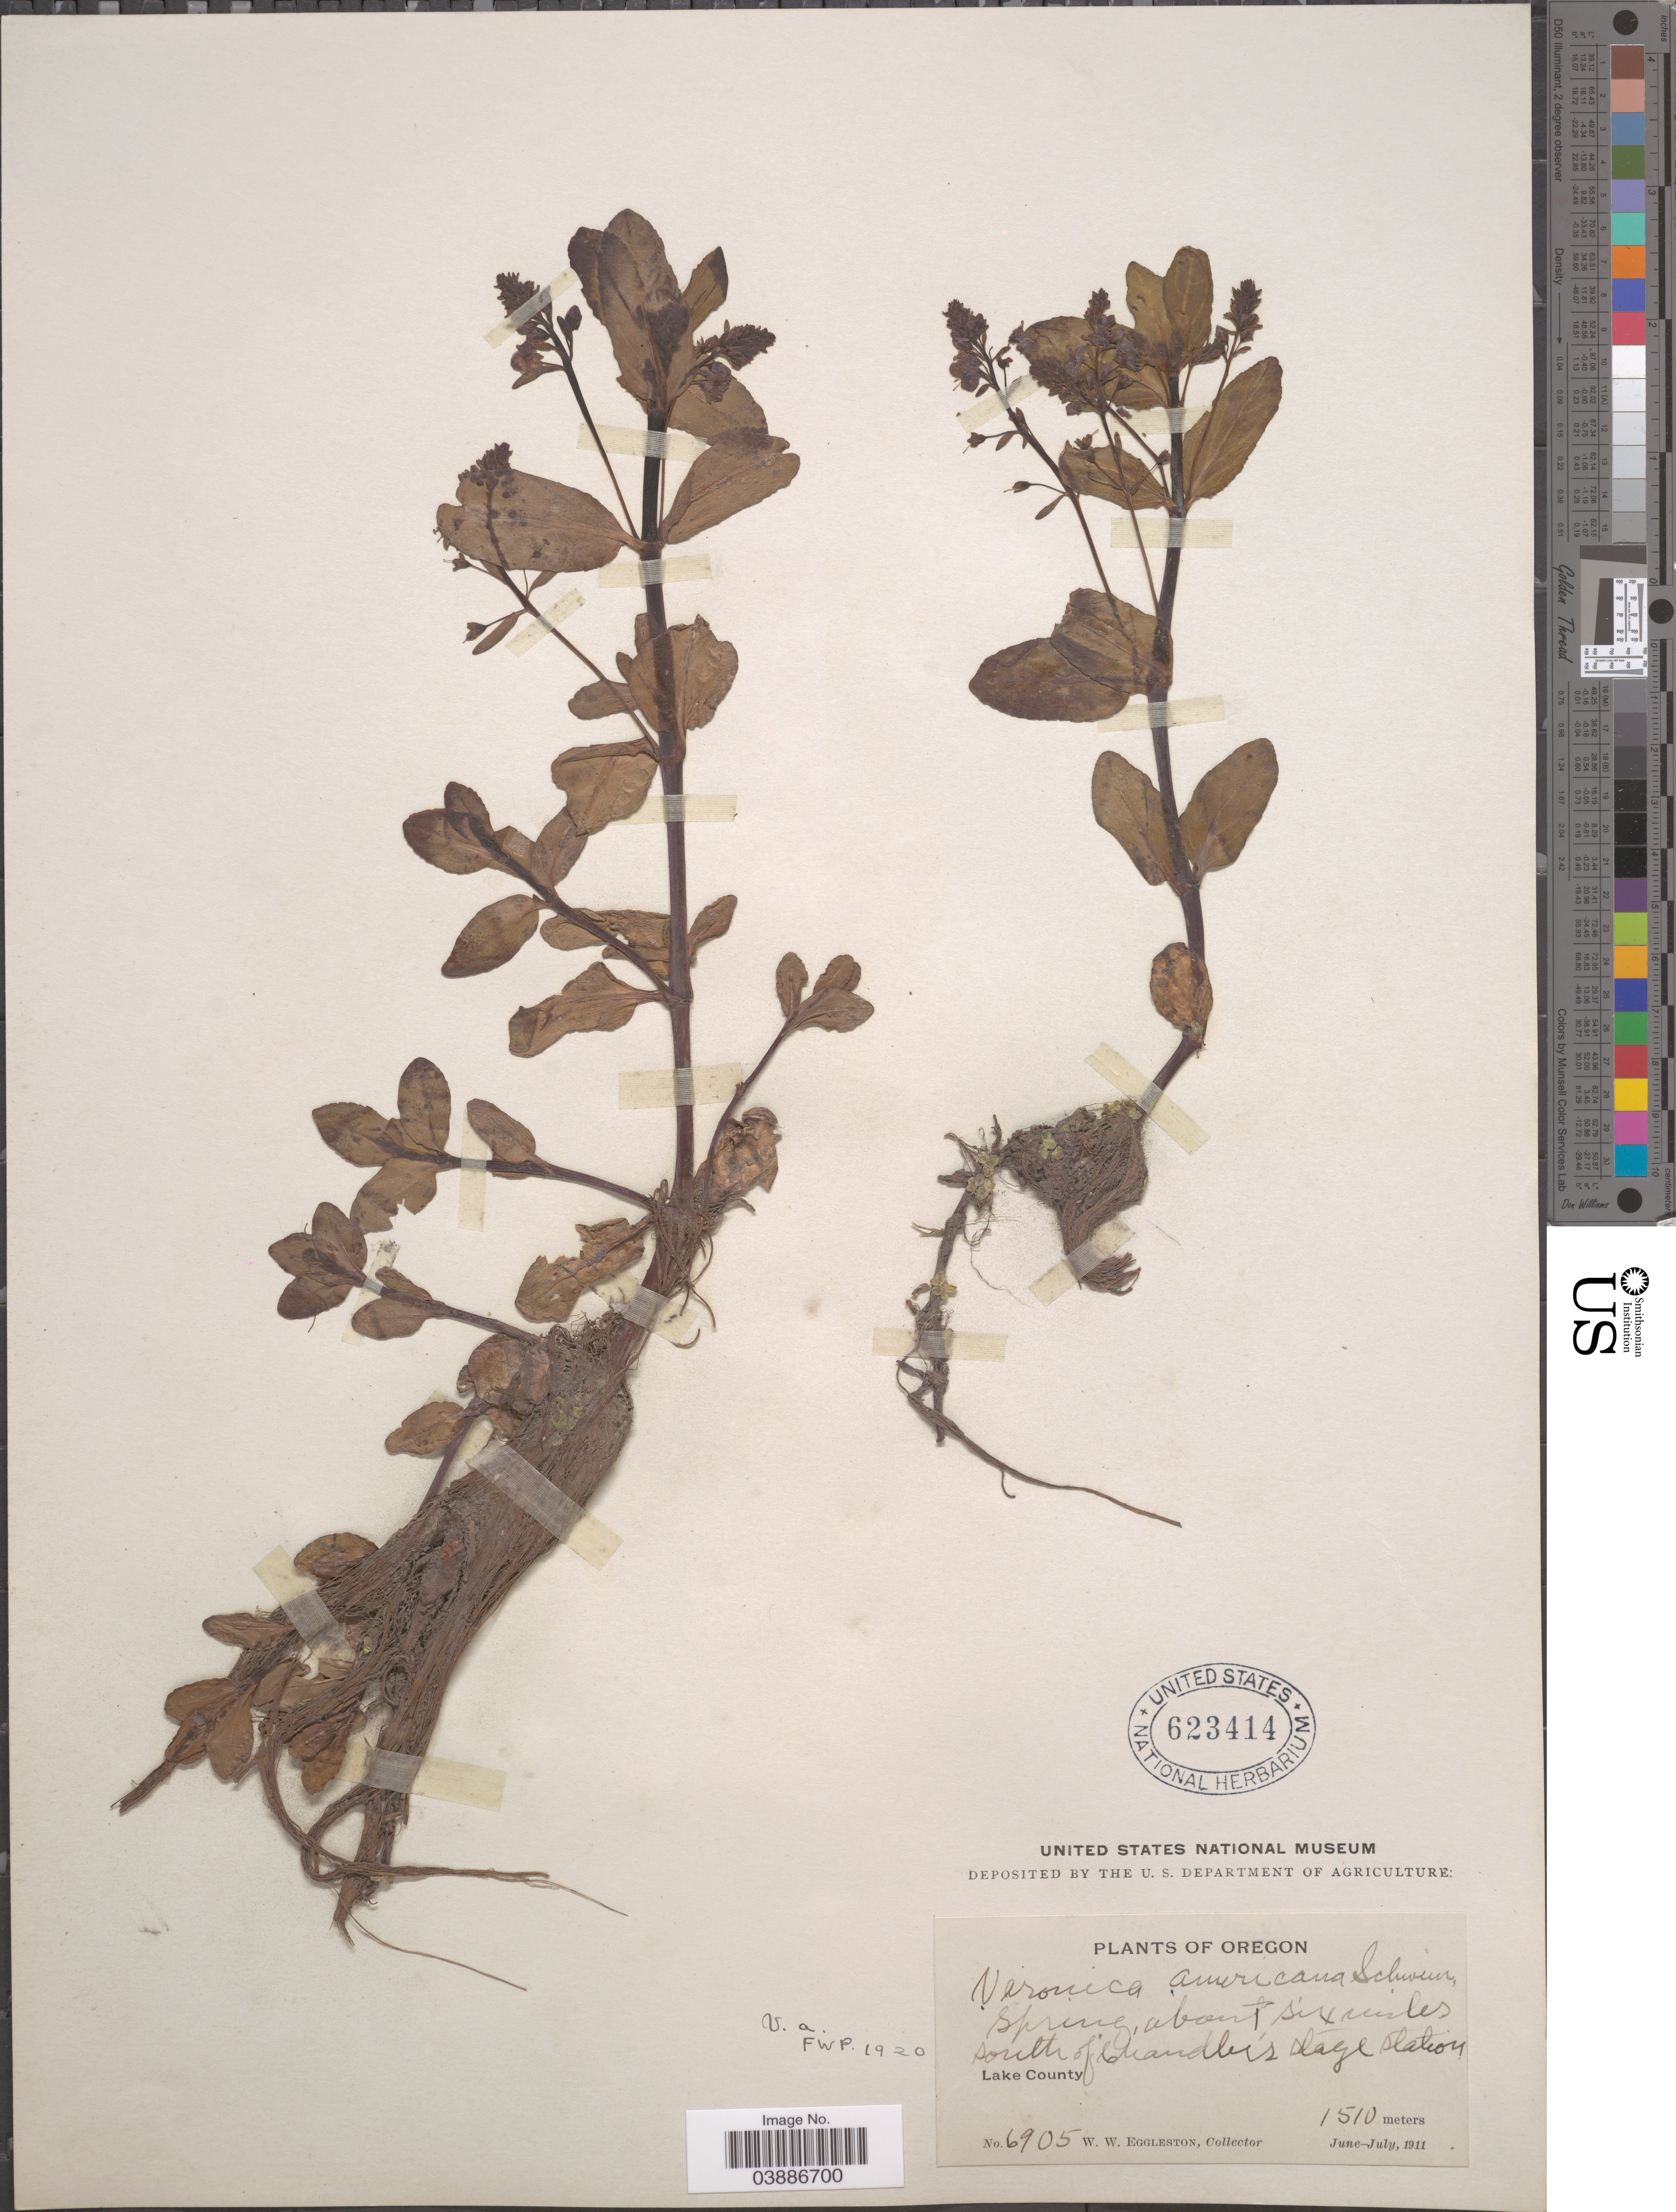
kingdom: Plantae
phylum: Tracheophyta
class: Magnoliopsida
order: Lamiales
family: Plantaginaceae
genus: Veronica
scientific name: Veronica americana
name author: Schwein. ex Benth.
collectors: W. W. Eggleston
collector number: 6905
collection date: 1911-06/1911-07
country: United States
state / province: Oregon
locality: Spring, about six miles south of Crandler's stage station. Lake County.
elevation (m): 1510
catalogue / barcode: US 623414